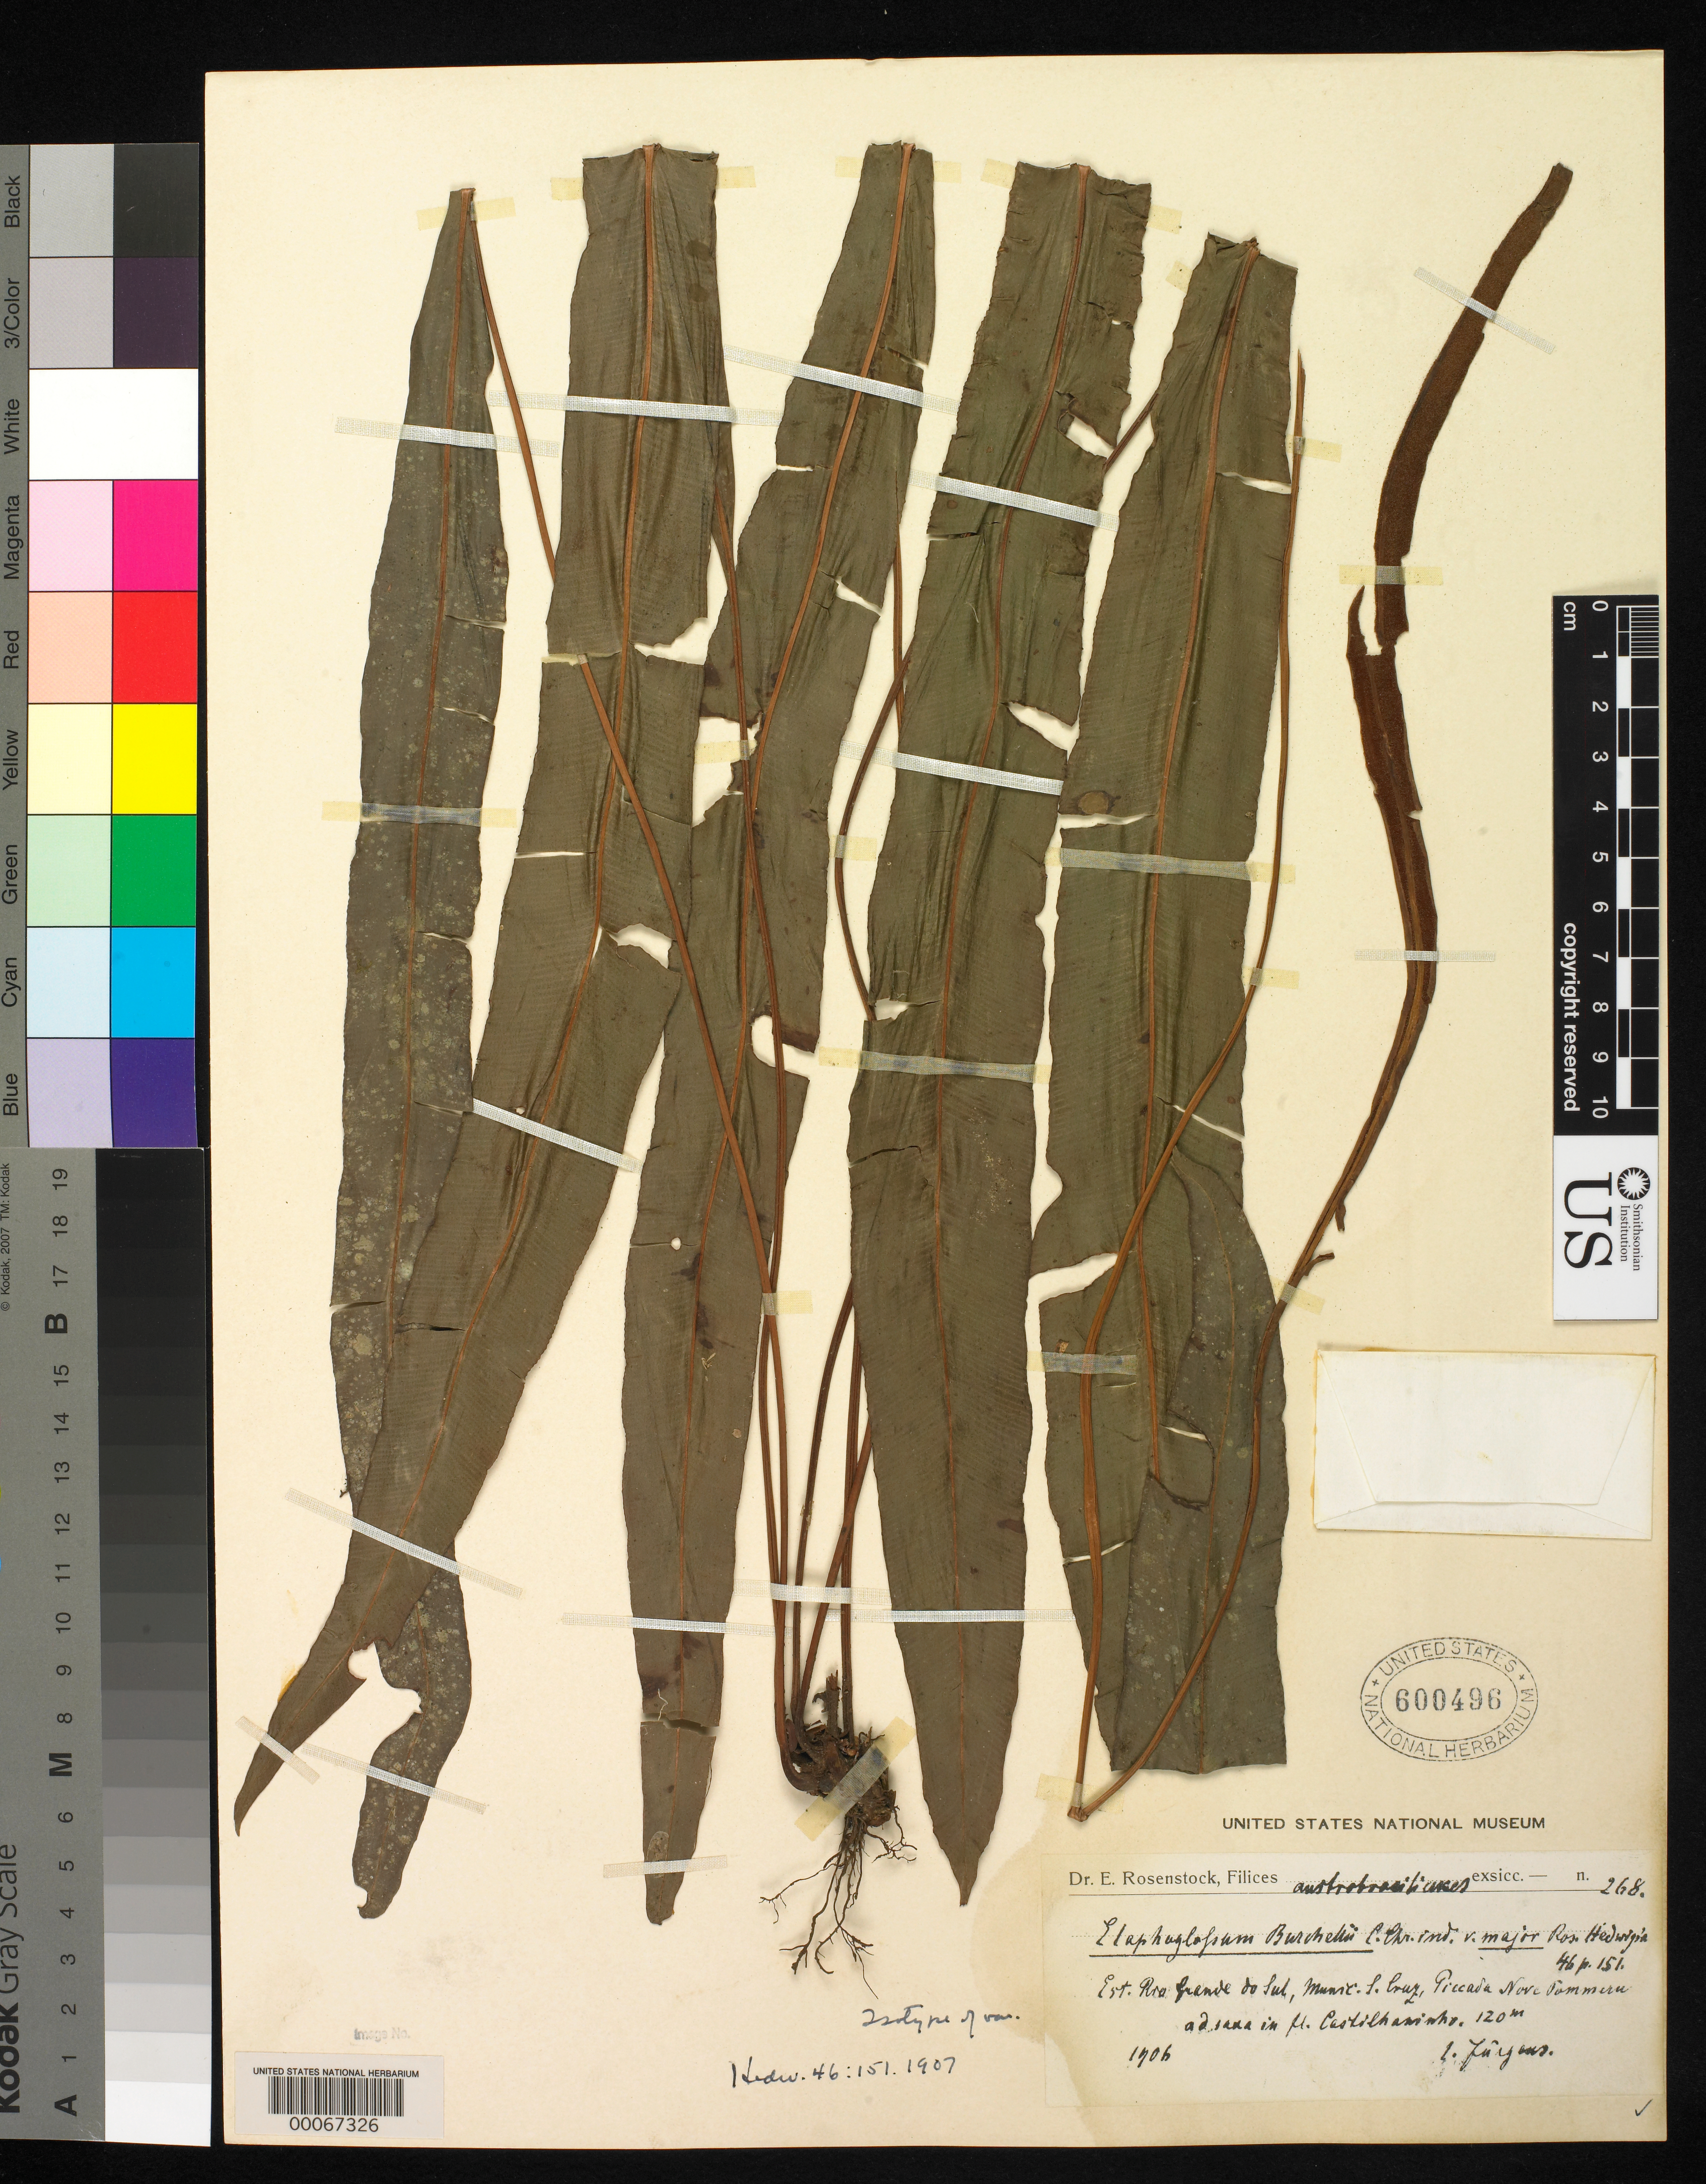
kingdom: Plantae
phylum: Tracheophyta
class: Polypodiopsida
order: Polypodiales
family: Dryopteridaceae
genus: Elaphoglossum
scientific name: Elaphoglossum burchellii var. major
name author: Rosenst.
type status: Isotype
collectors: C. Juergens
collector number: Rosenstock Exs. 268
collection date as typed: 1906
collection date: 1906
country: Brazil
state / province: Minas Gerais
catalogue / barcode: US 600496